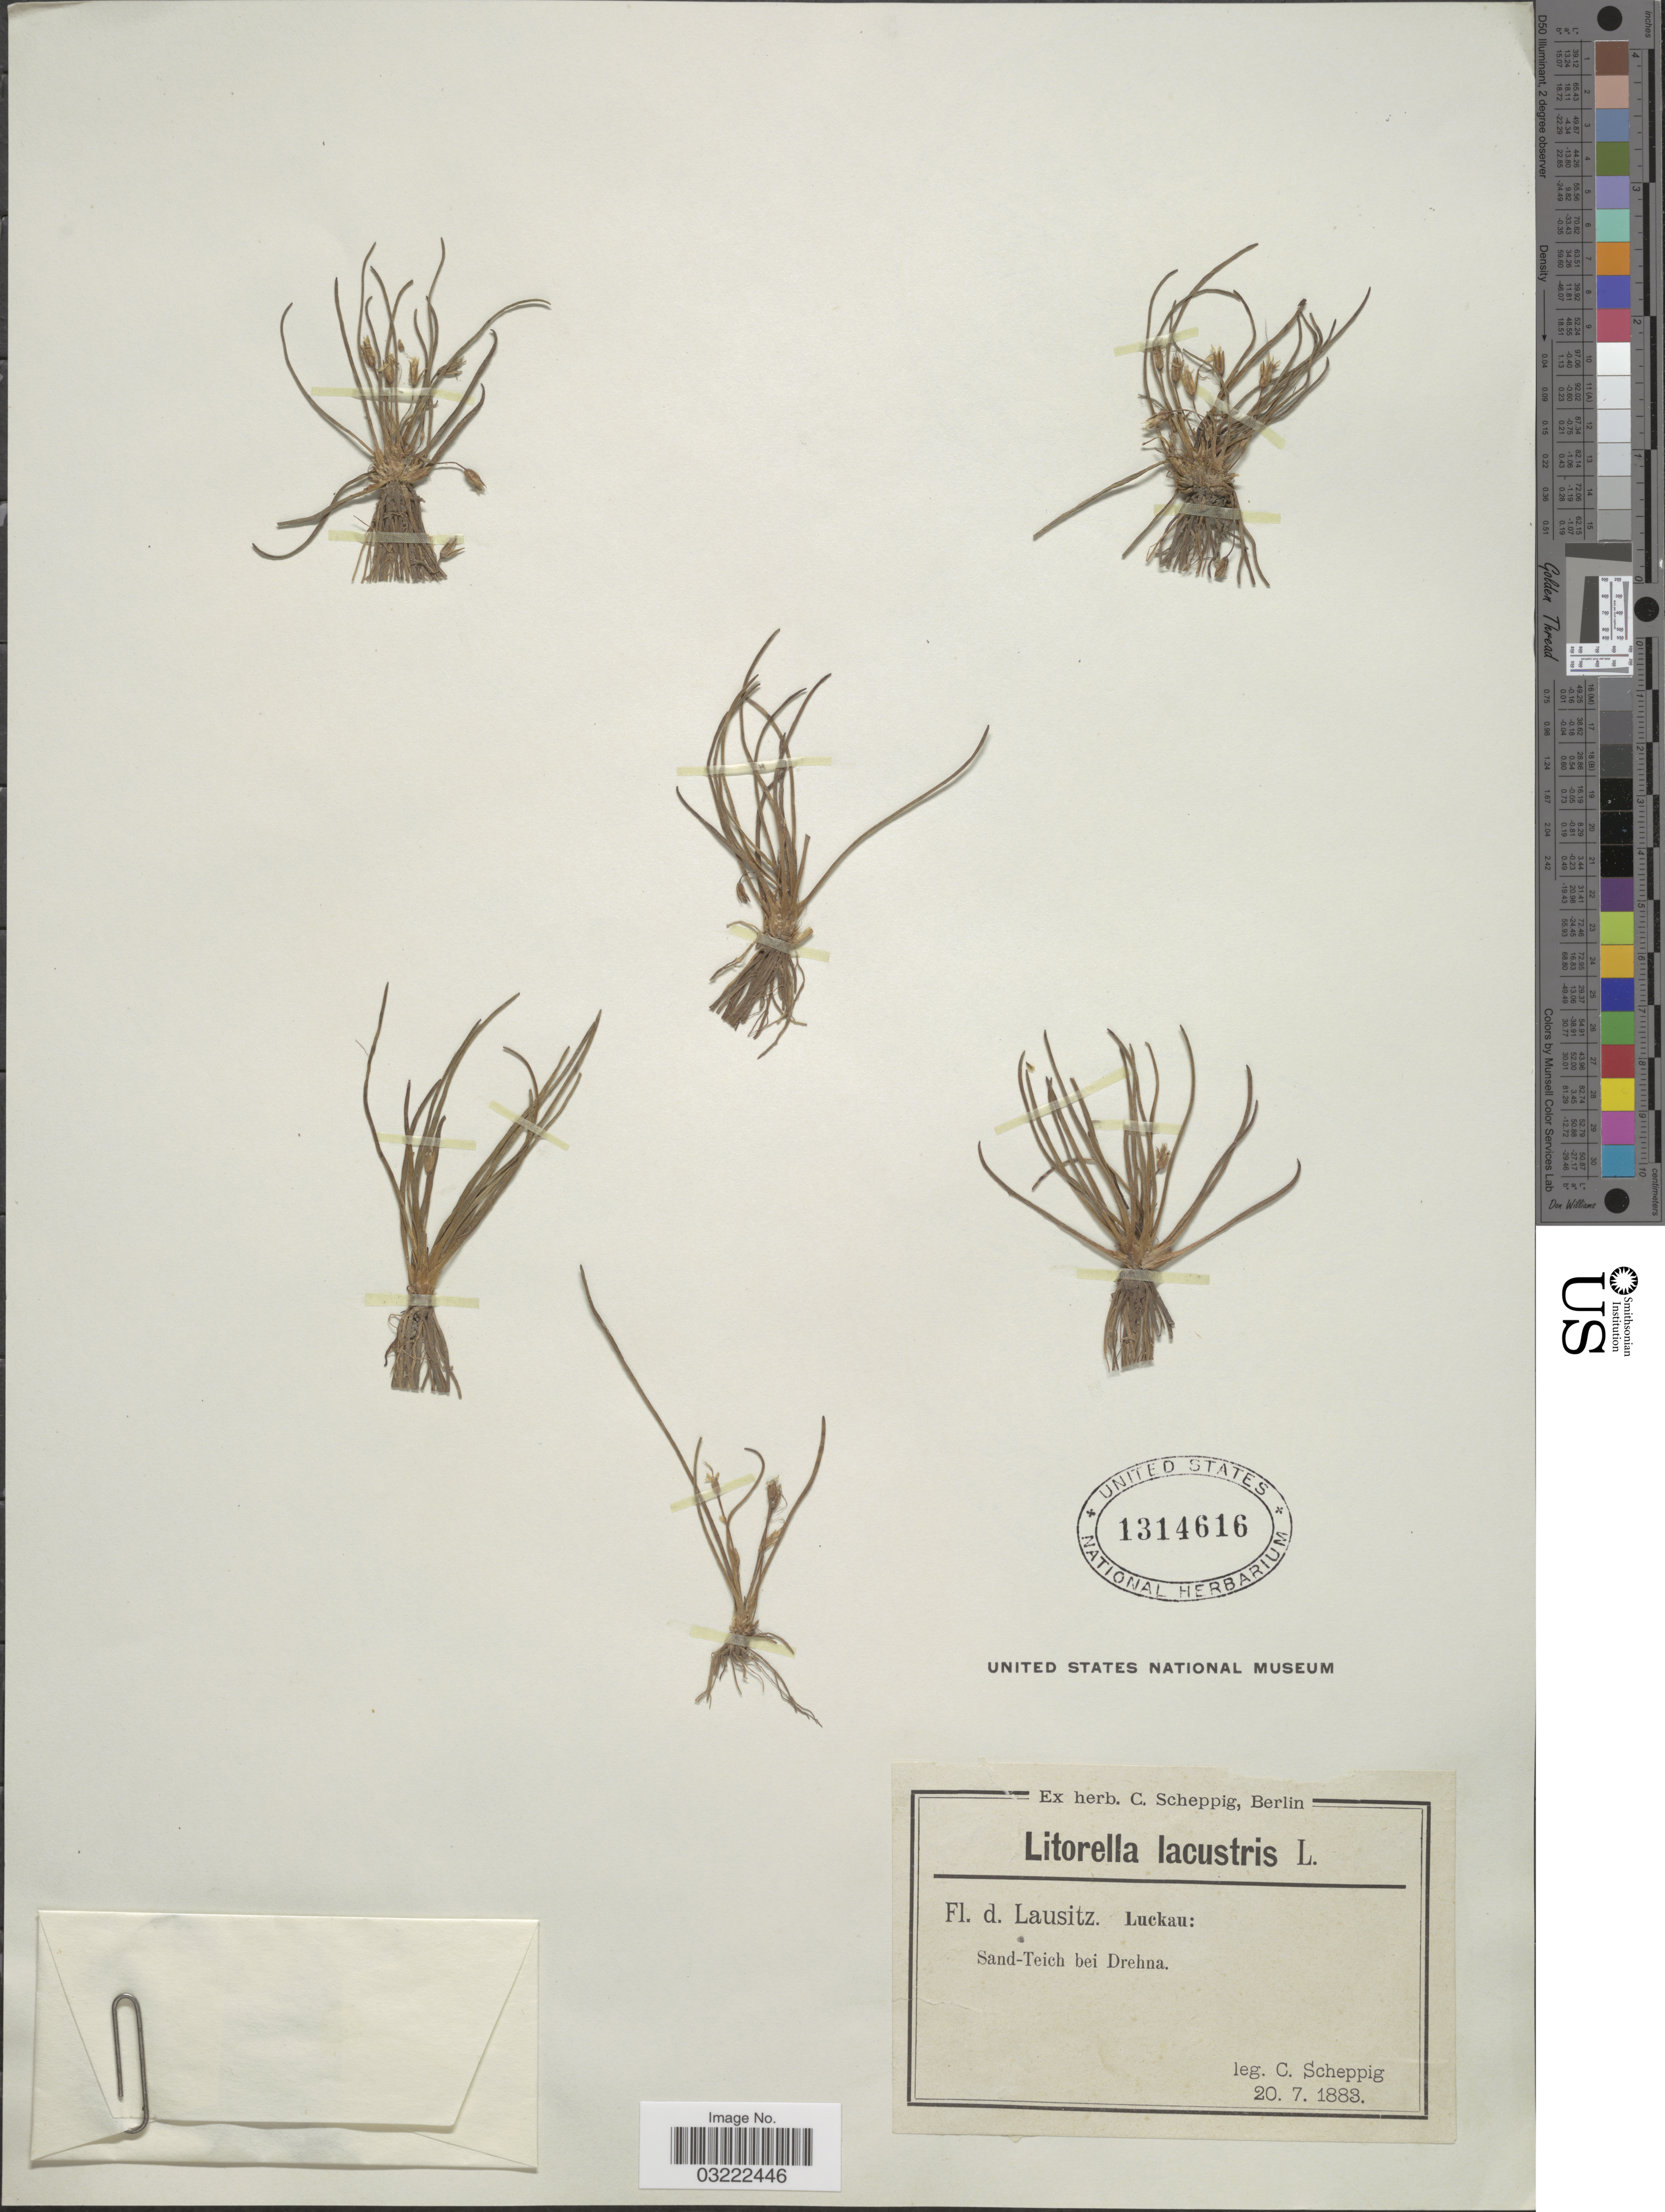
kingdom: Plantae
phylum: Tracheophyta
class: Magnoliopsida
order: Lamiales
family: Plantaginaceae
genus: Littorella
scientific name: Littorella lacustris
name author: L.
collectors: C. Scheppig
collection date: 1883-07-20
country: Germany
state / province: Berlin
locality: Lausitz. Luckau: Sand-Teich bei Drehna.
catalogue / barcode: US 1314616